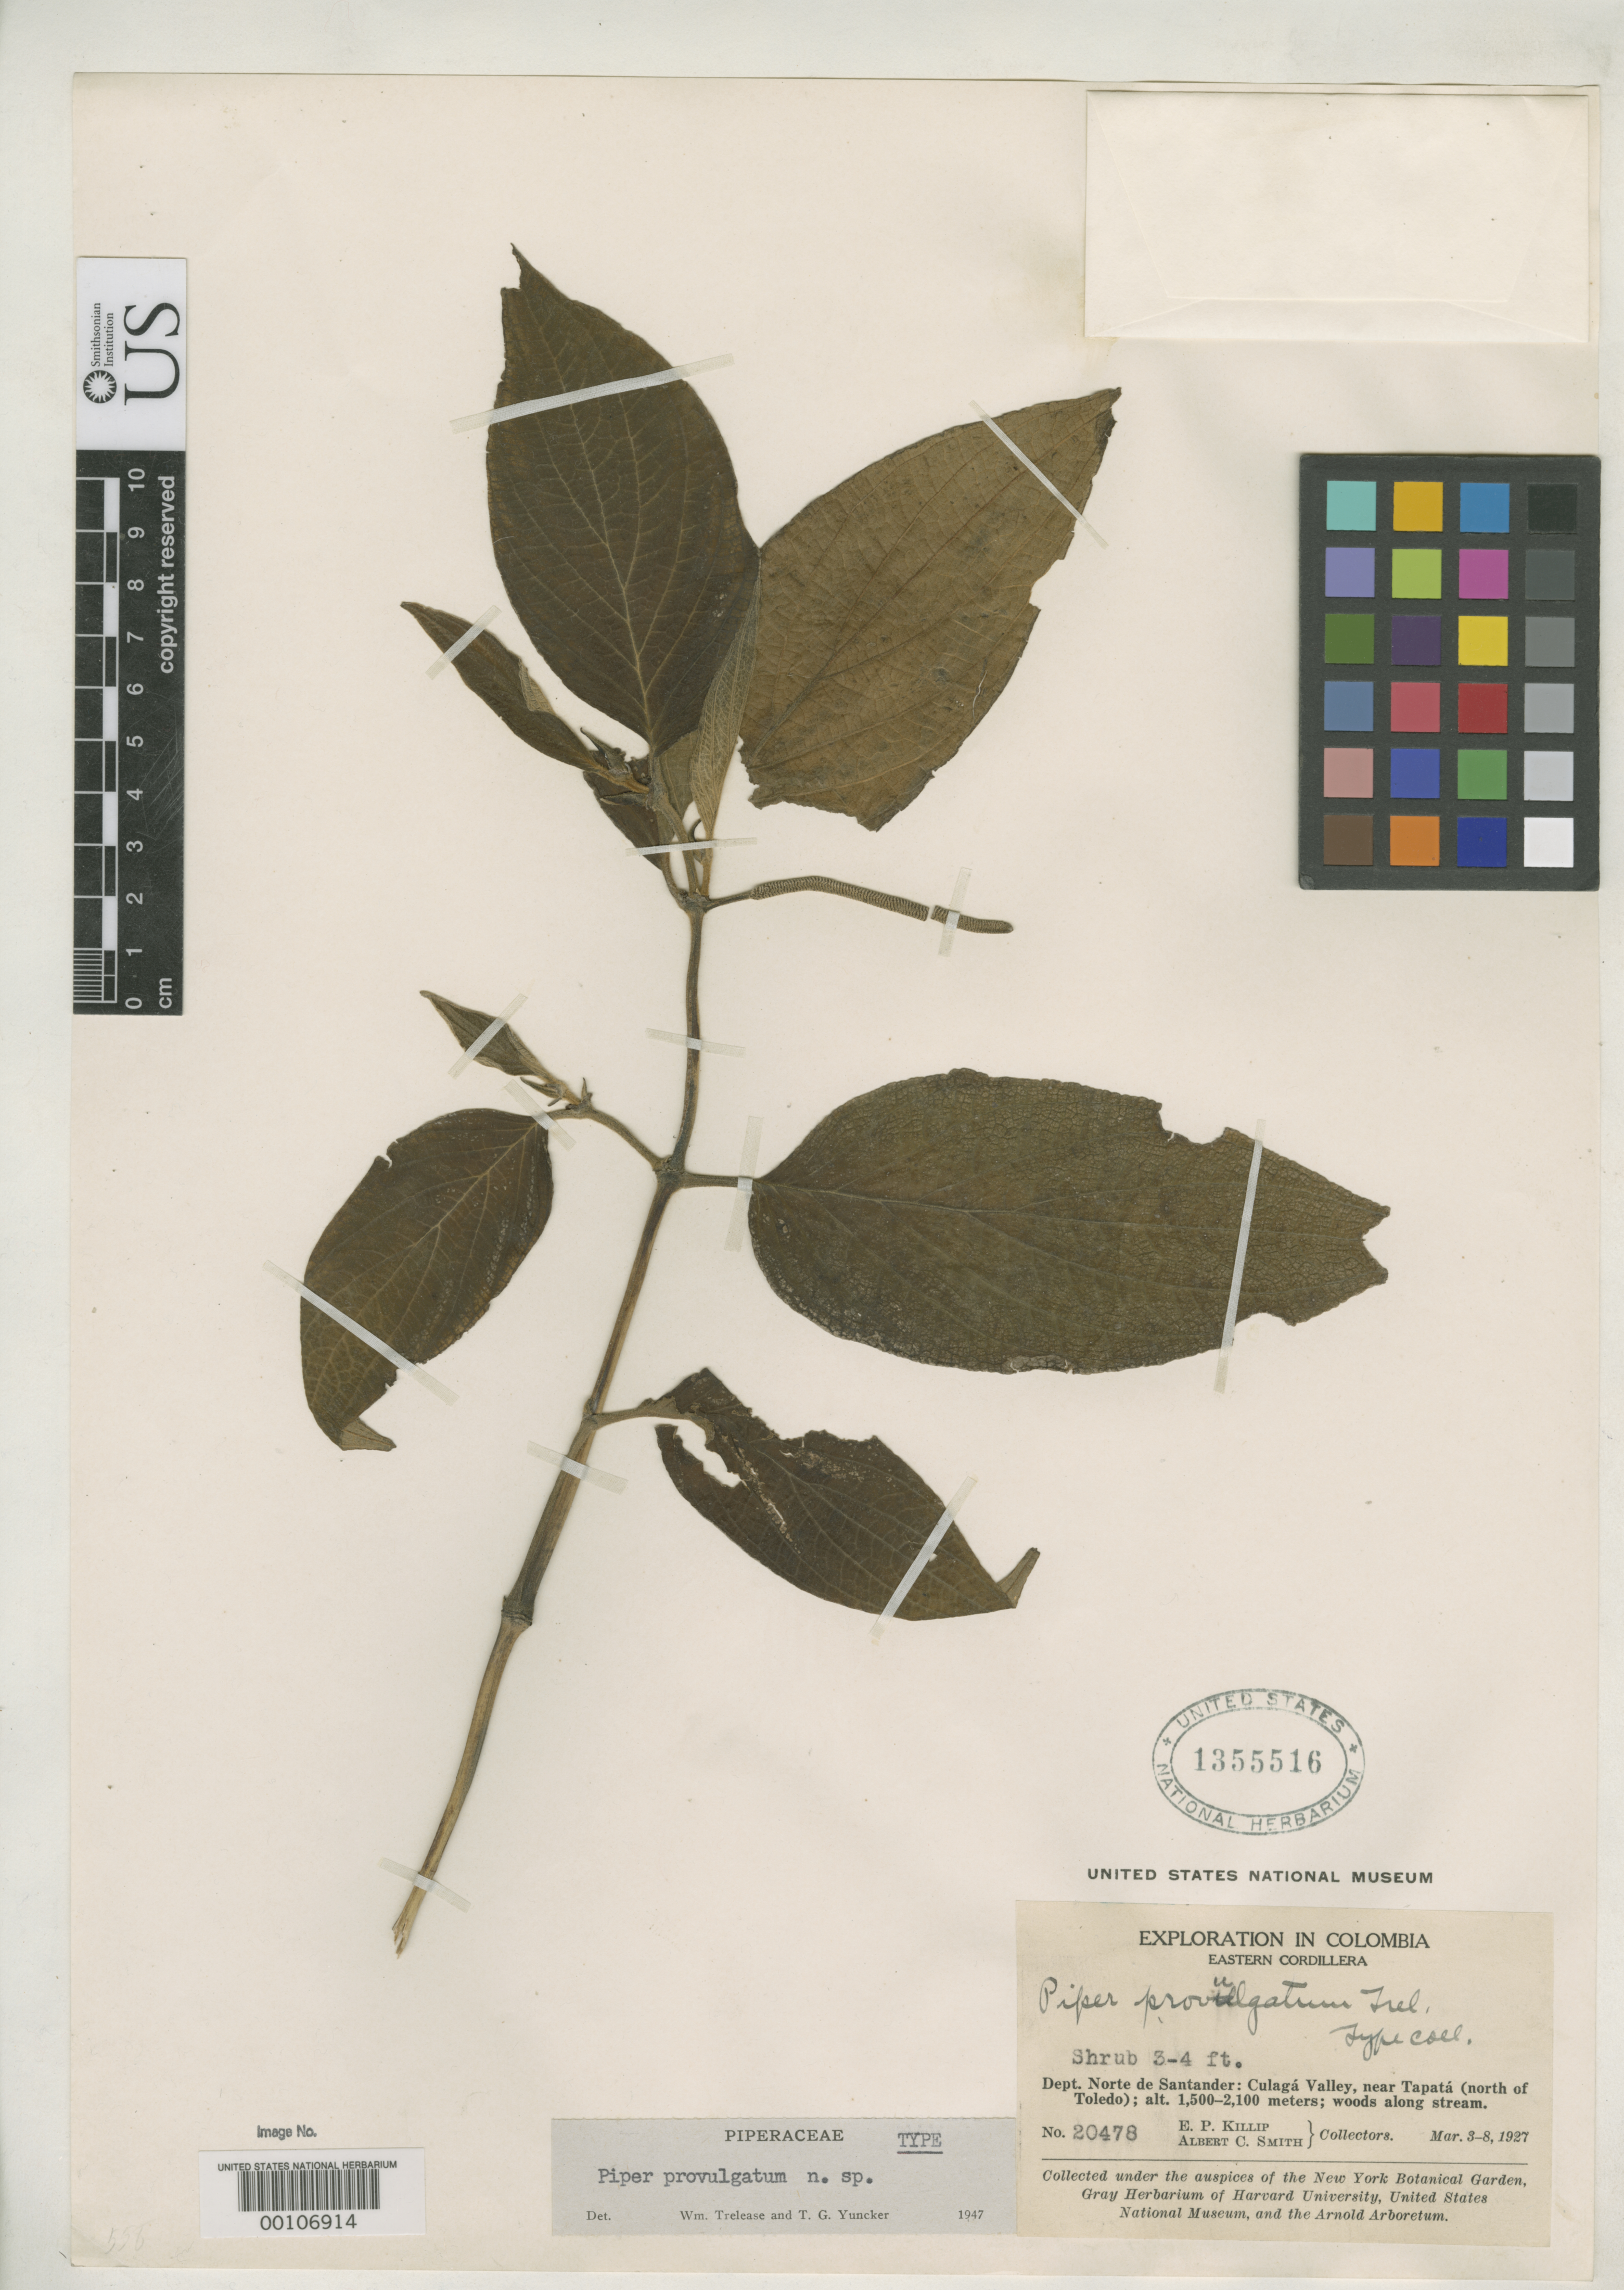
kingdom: Plantae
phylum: Tracheophyta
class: Magnoliopsida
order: Piperales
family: Piperaceae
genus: Piper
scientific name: Piper provulgatum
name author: Trel. & Yunck.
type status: Holotype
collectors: E. P. Killip & A. C. Smith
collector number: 20478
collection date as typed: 03 Mar 1927 to 08 Mar 1927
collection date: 1927-03-03/1927-03-08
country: Colombia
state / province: Norte de Santander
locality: Culaga Valley, near Tapata.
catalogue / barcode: US 1355516